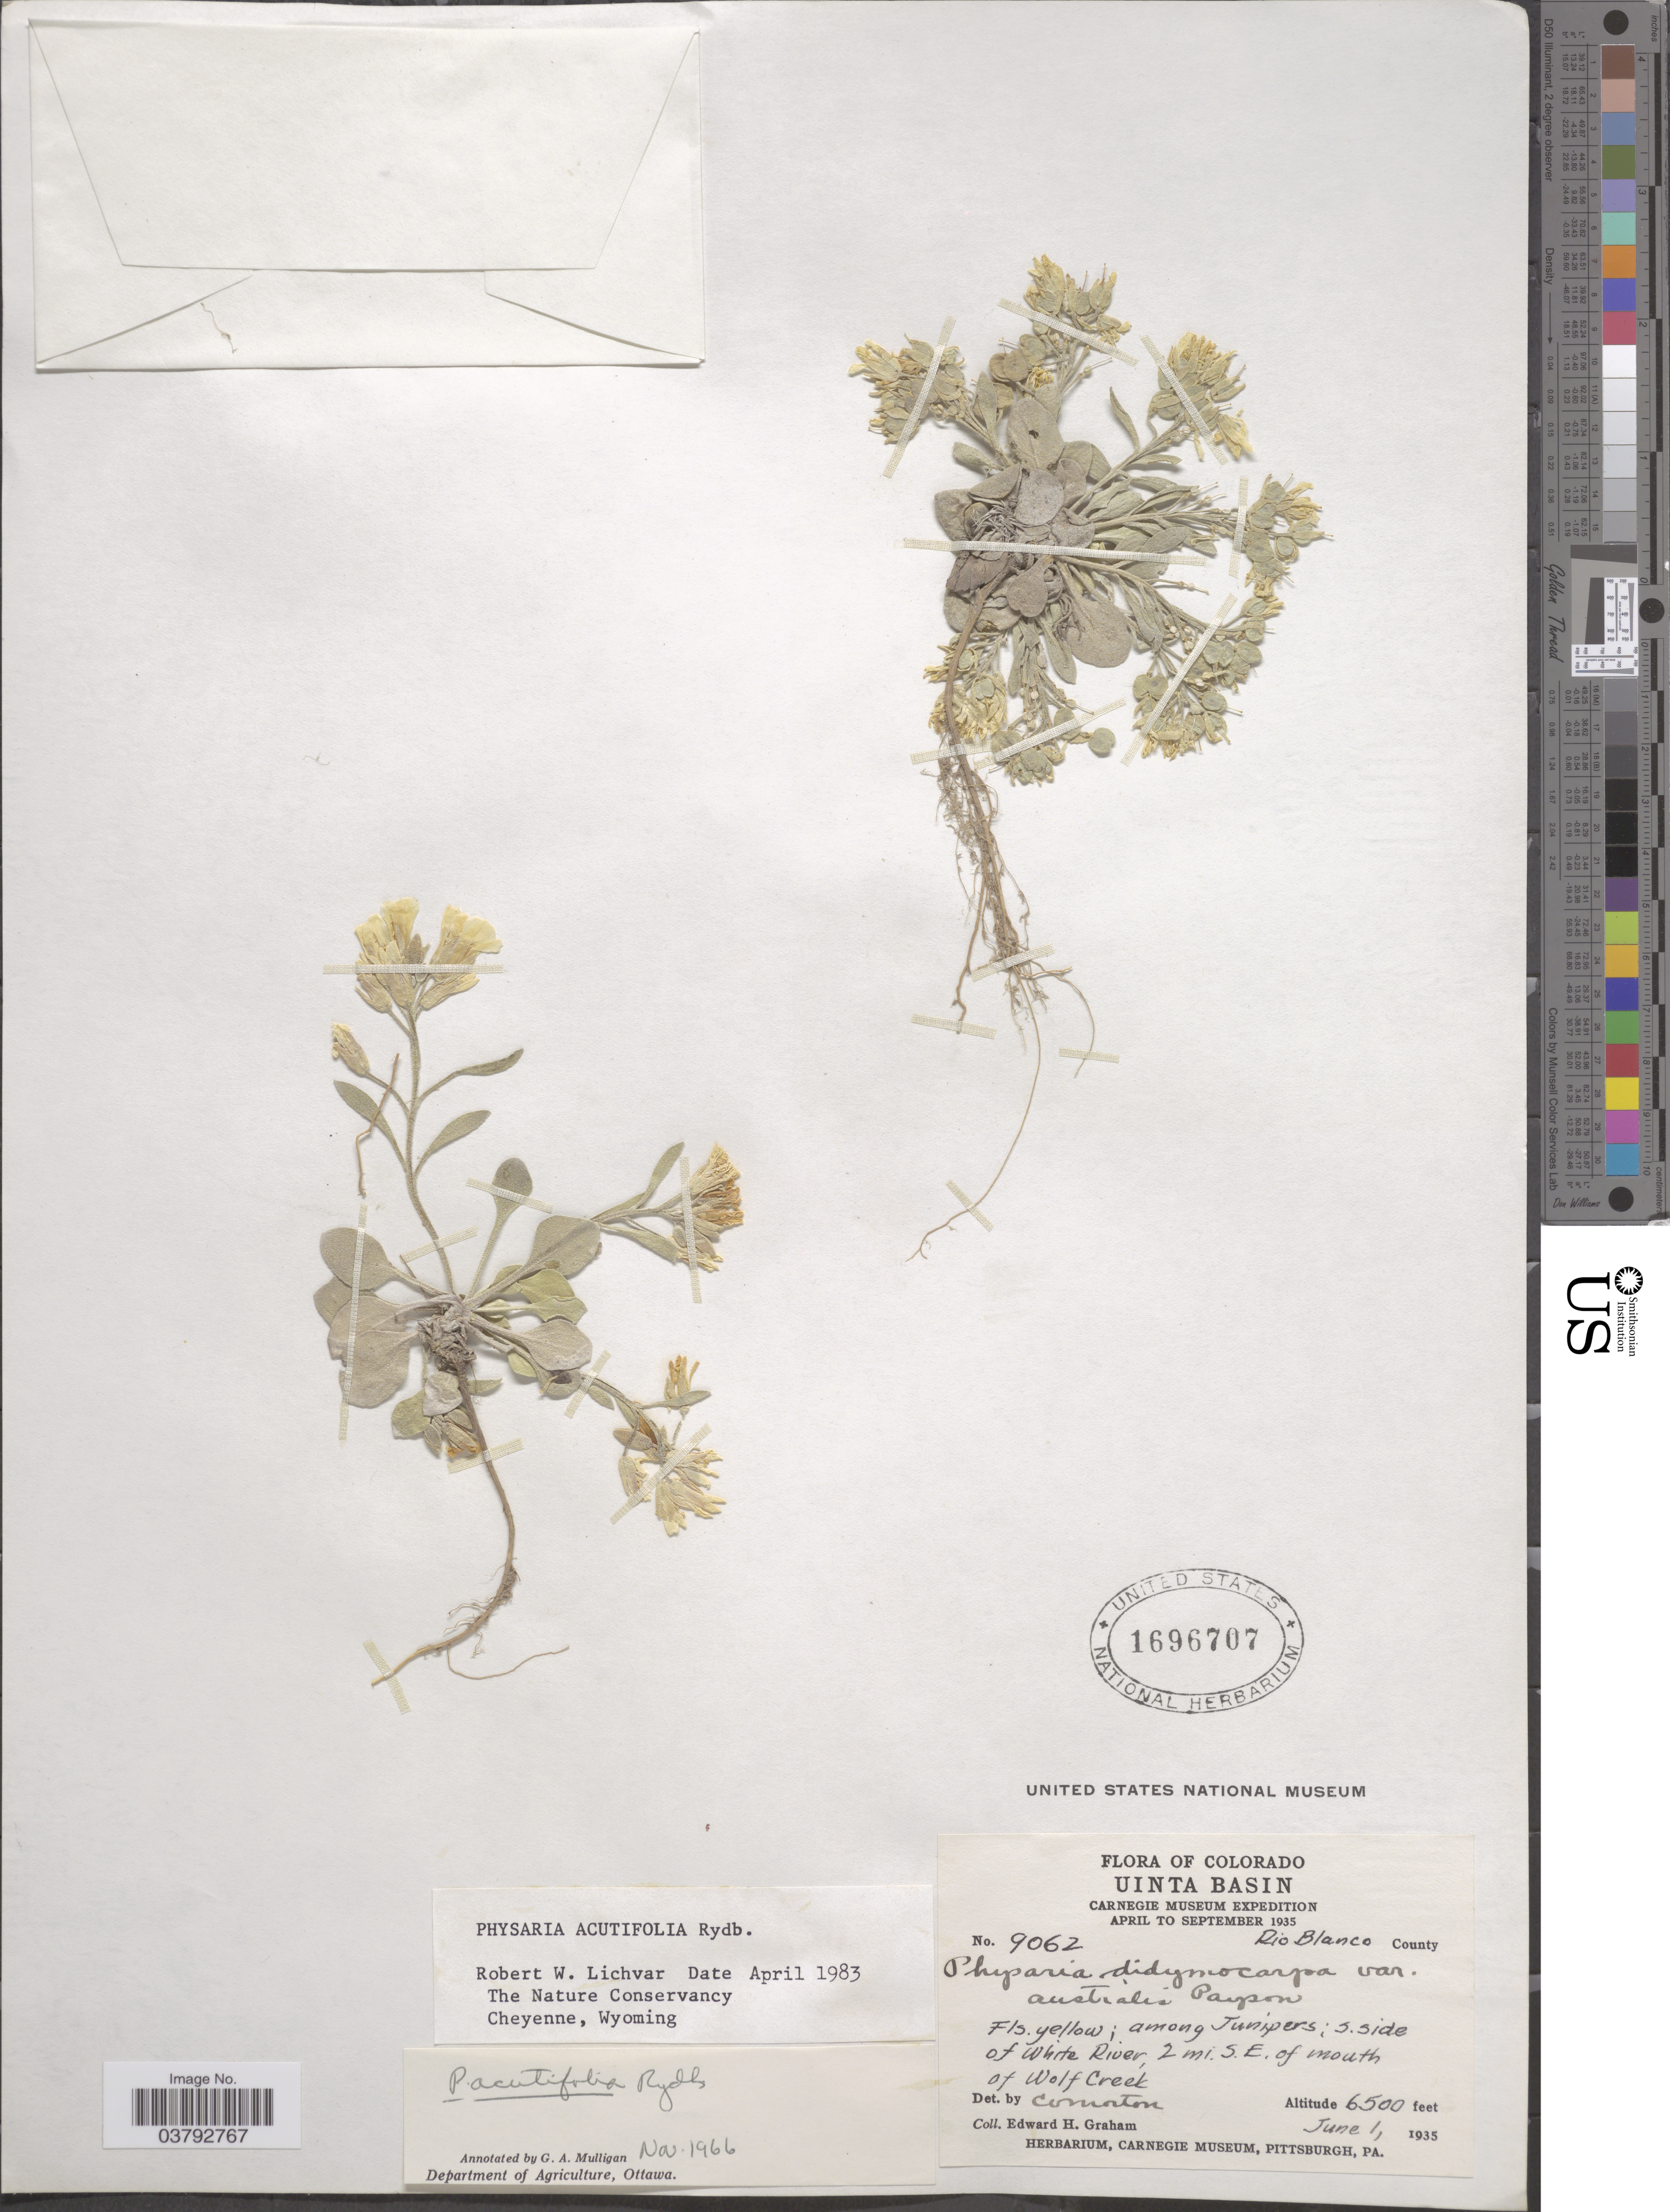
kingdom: Plantae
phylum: Tracheophyta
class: Magnoliopsida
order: Brassicales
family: Brassicaceae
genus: Physaria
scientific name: Physaria acutifolia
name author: Rydb.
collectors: E. H. Graham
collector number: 9062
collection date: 1935-06-01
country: United States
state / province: Colorado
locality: Uinta Basin. Among Juniper's; S.side of White River, 2 mi. S.E. of mouth of Wolf Creek.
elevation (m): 1981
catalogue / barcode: US 1696707